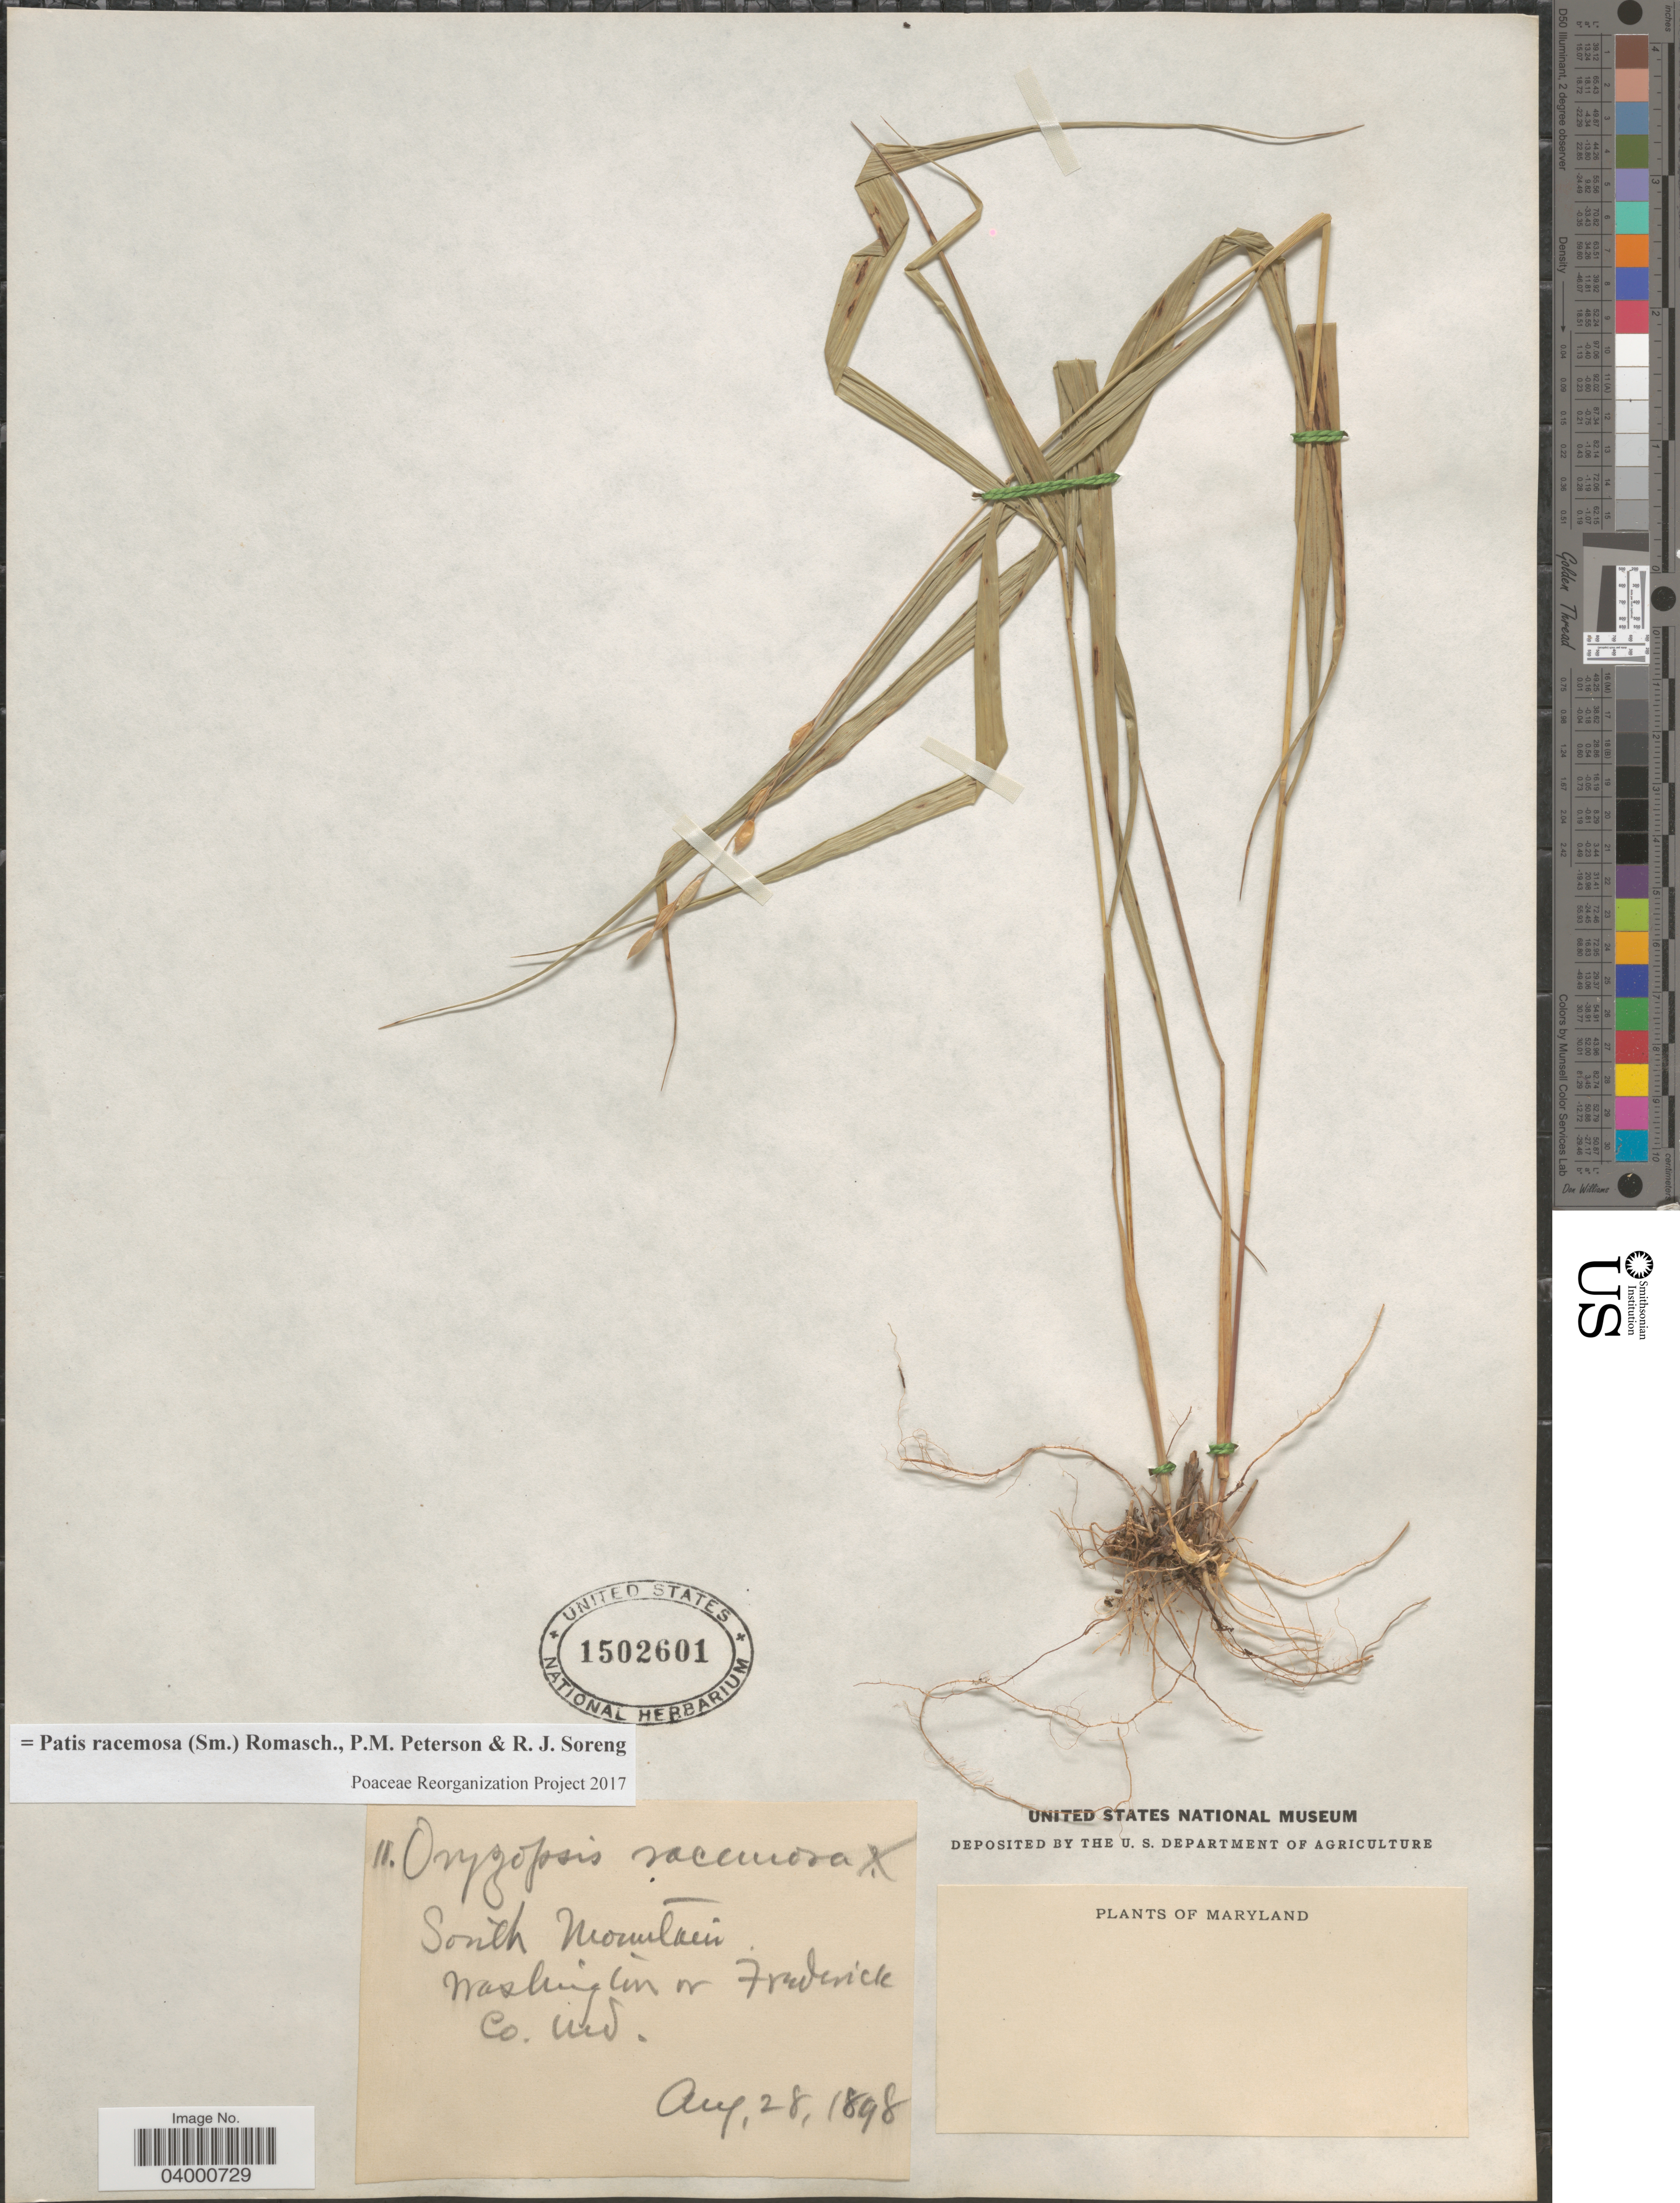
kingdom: Plantae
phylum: Tracheophyta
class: Liliopsida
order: Poales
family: Poaceae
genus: Patis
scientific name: Patis racemosa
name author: (Sm.) Romasch. et al.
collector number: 11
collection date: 1898-08-28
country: United States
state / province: Maryland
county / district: Frederick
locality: South Mountain. Washington or Frederick Co.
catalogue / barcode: US 1502601